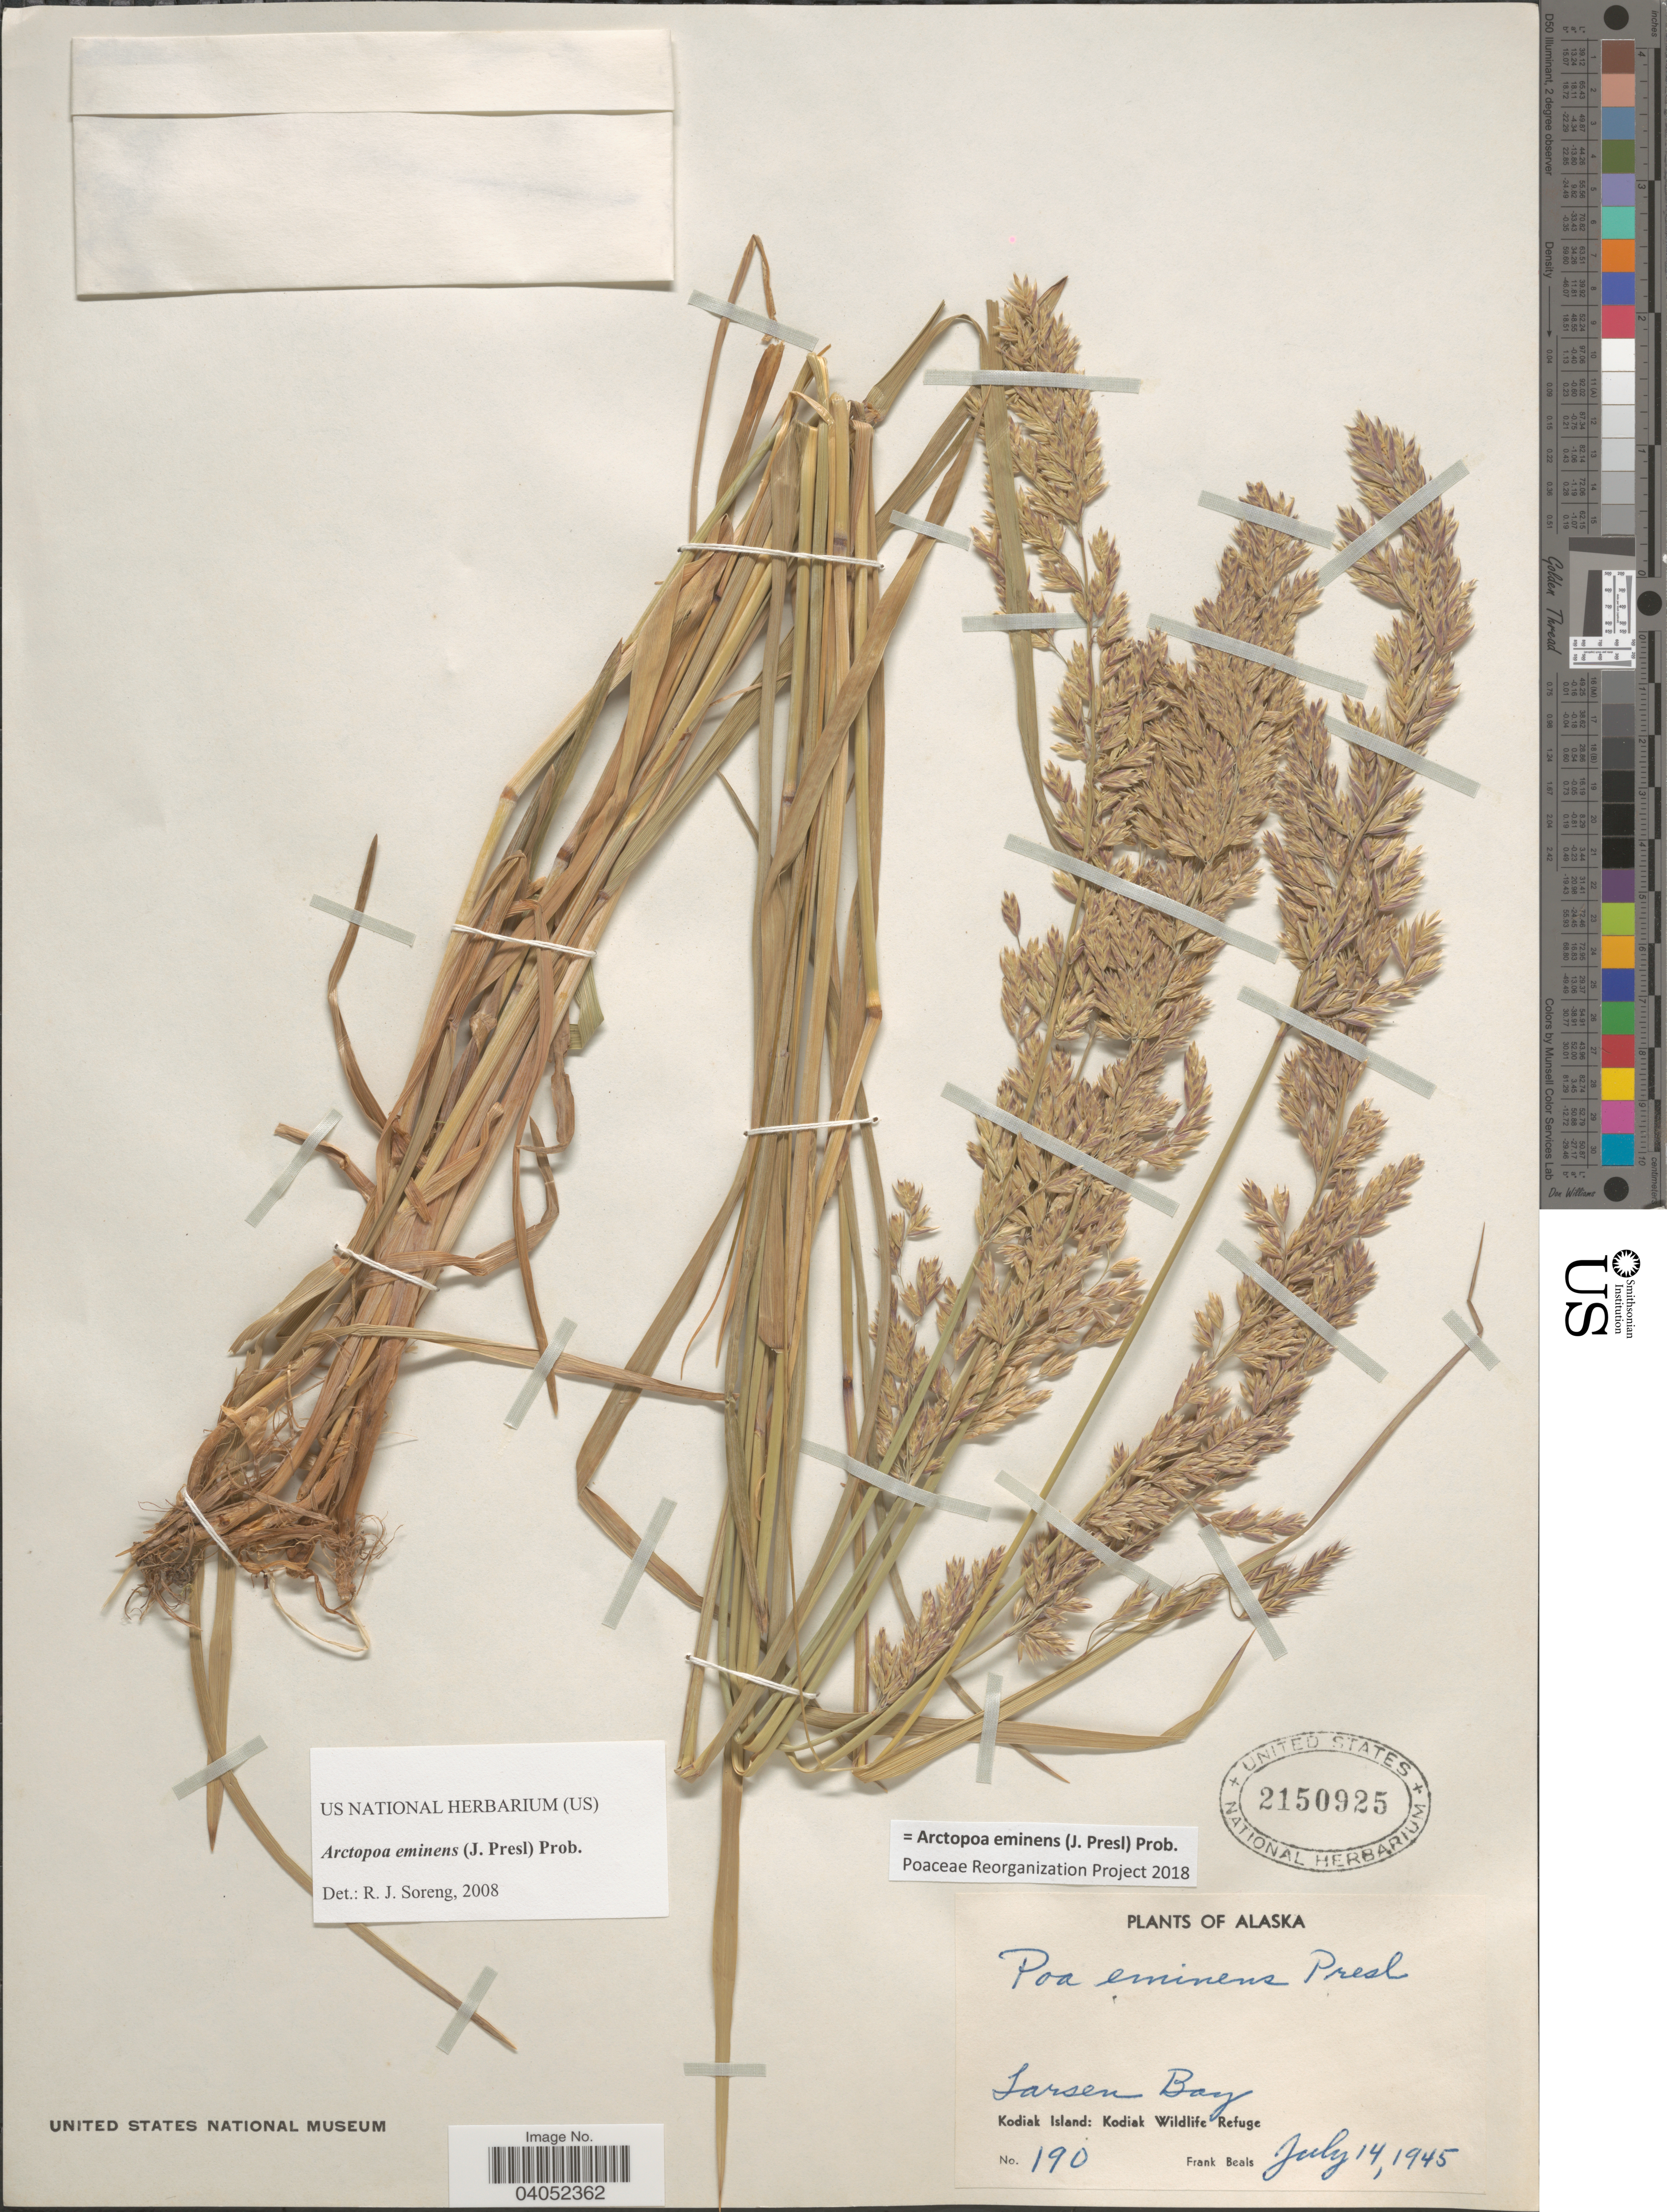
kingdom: Plantae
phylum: Tracheophyta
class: Liliopsida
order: Poales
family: Poaceae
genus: Arctopoa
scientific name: Arctopoa eminens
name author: (J. Presl) Prob.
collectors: F. Beals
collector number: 190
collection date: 1945-07-14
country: United States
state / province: Alaska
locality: Larsen Bay. Kodiak Island: Kodiak Wildlife Refuge.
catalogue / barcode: US 2150925